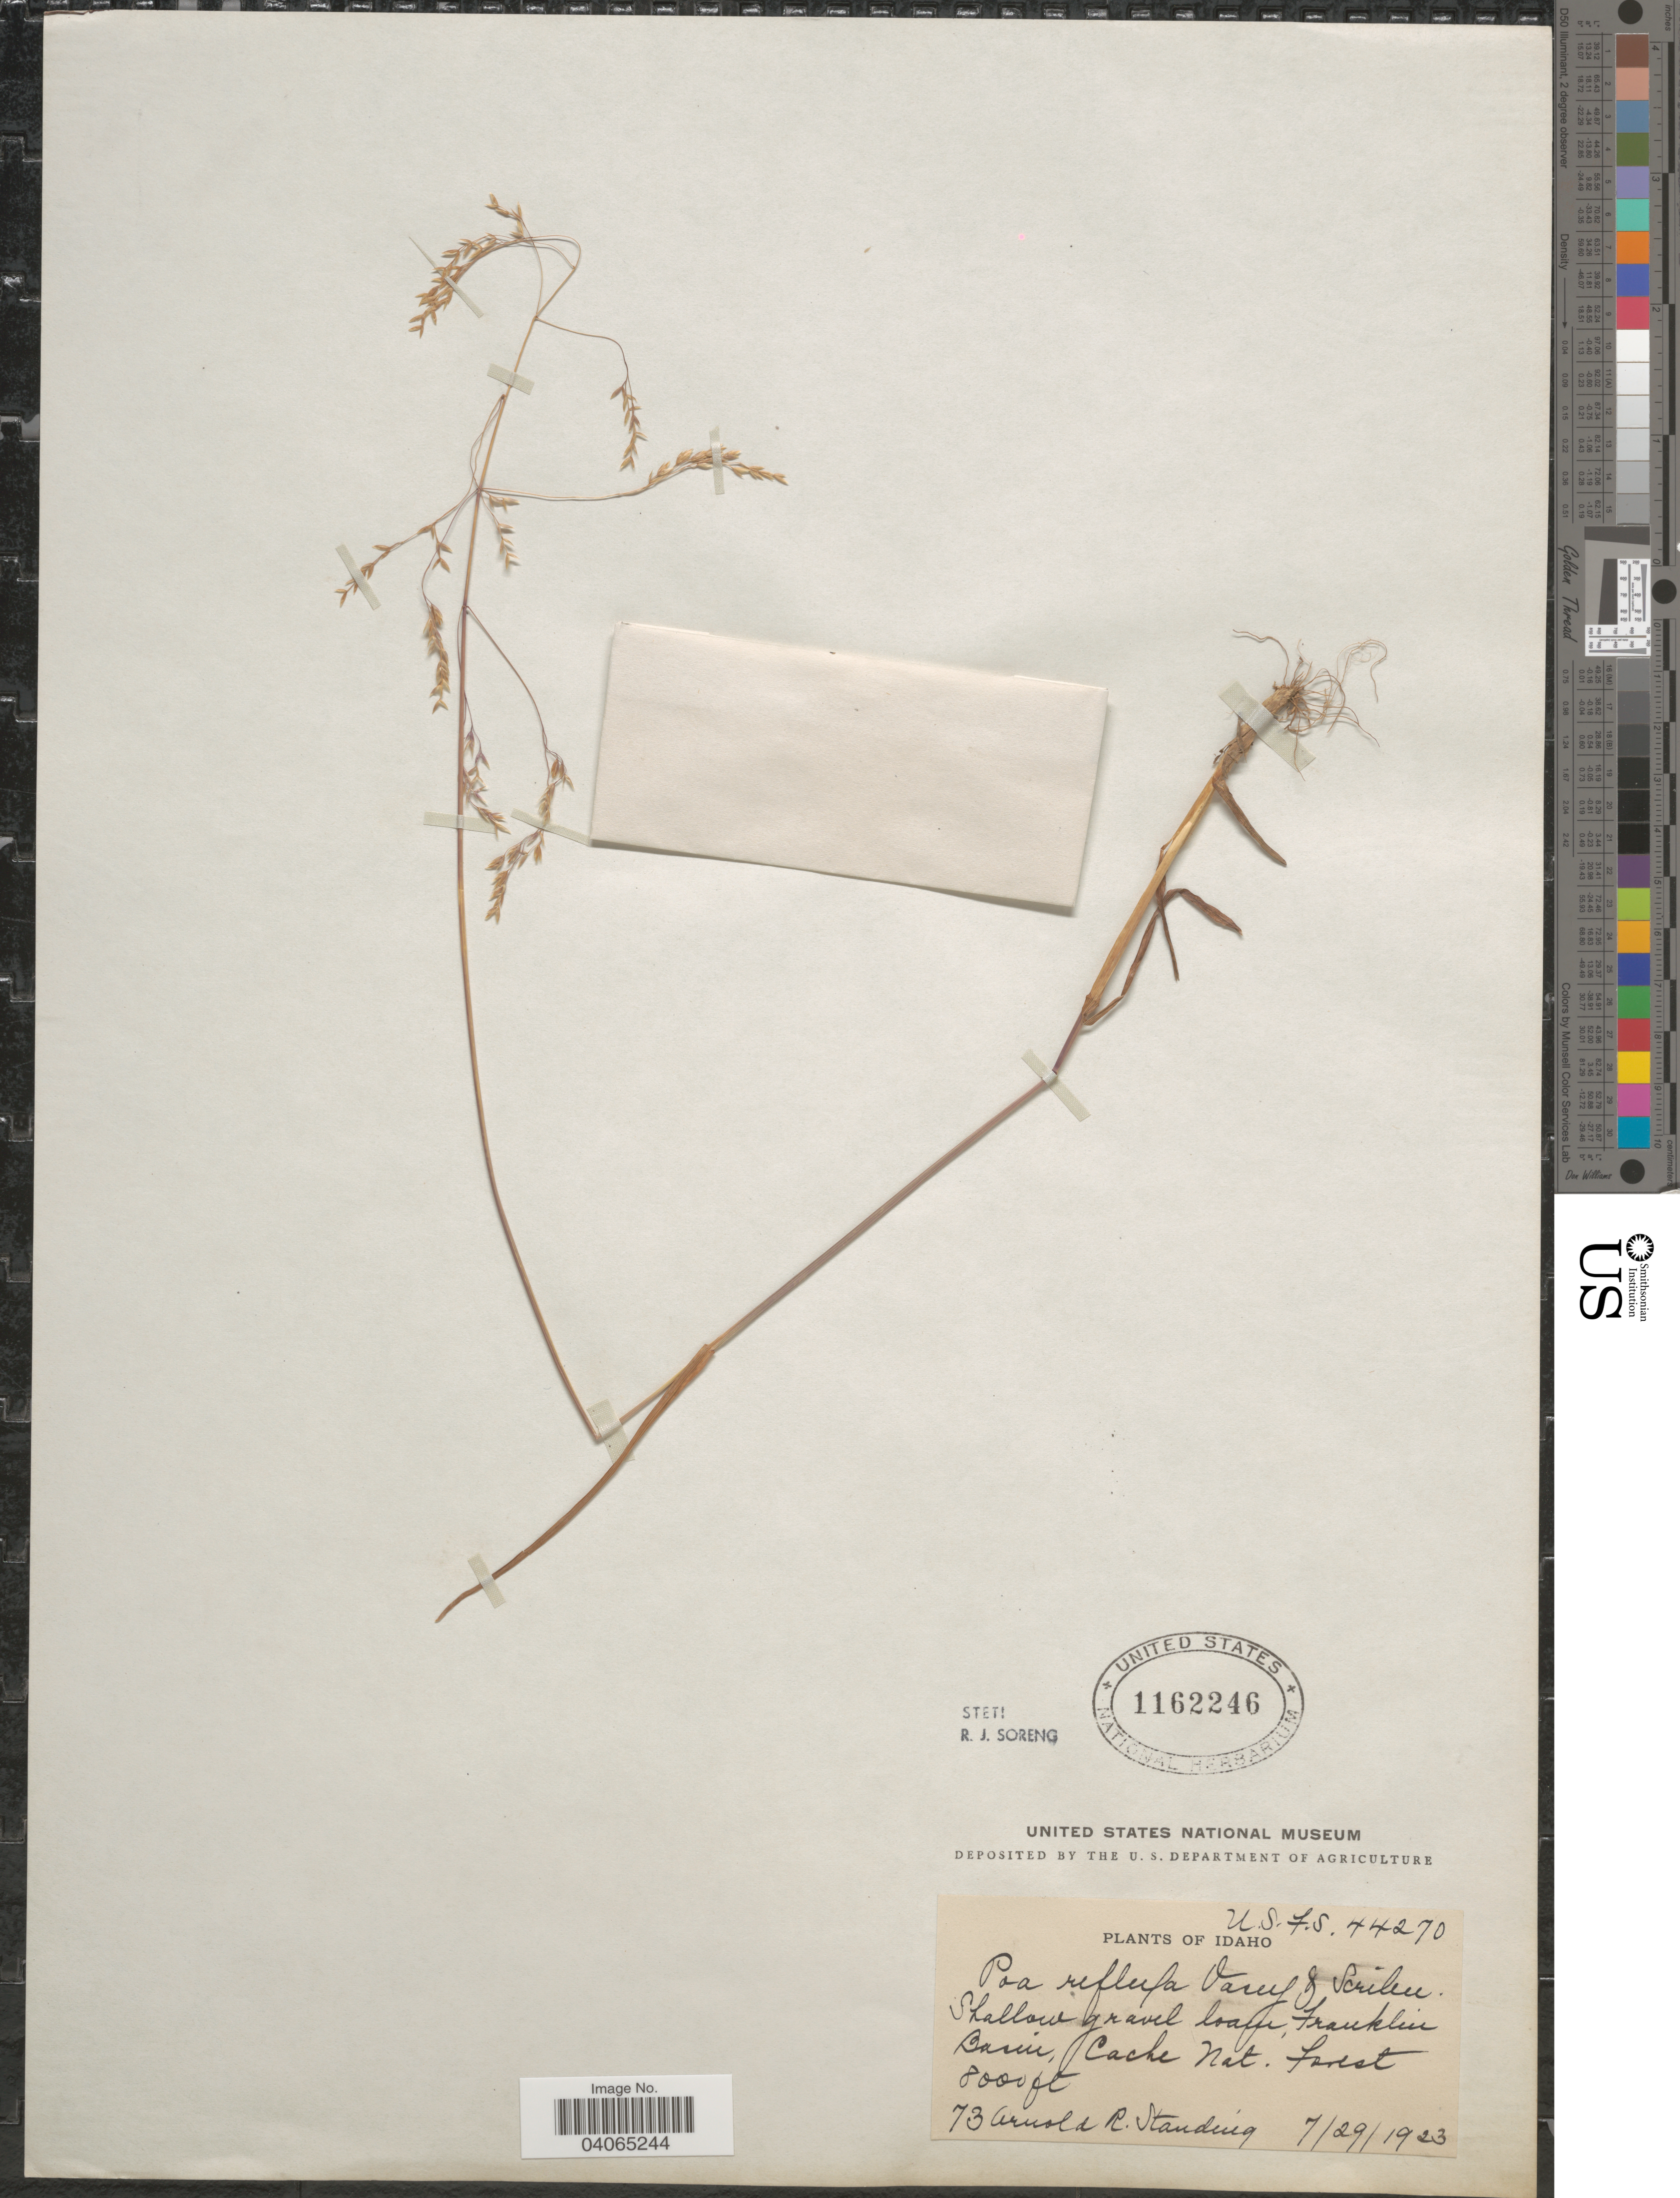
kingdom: Plantae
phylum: Tracheophyta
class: Liliopsida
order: Poales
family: Poaceae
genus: Poa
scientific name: Poa reflexa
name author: Vasey & Scribn.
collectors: A. Standing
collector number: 73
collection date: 1923-07-29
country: United States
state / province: Idaho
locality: Shallow gravel loam, Franklin Basin, Cache Nat. Forest.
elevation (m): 2438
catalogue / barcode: US 1162246